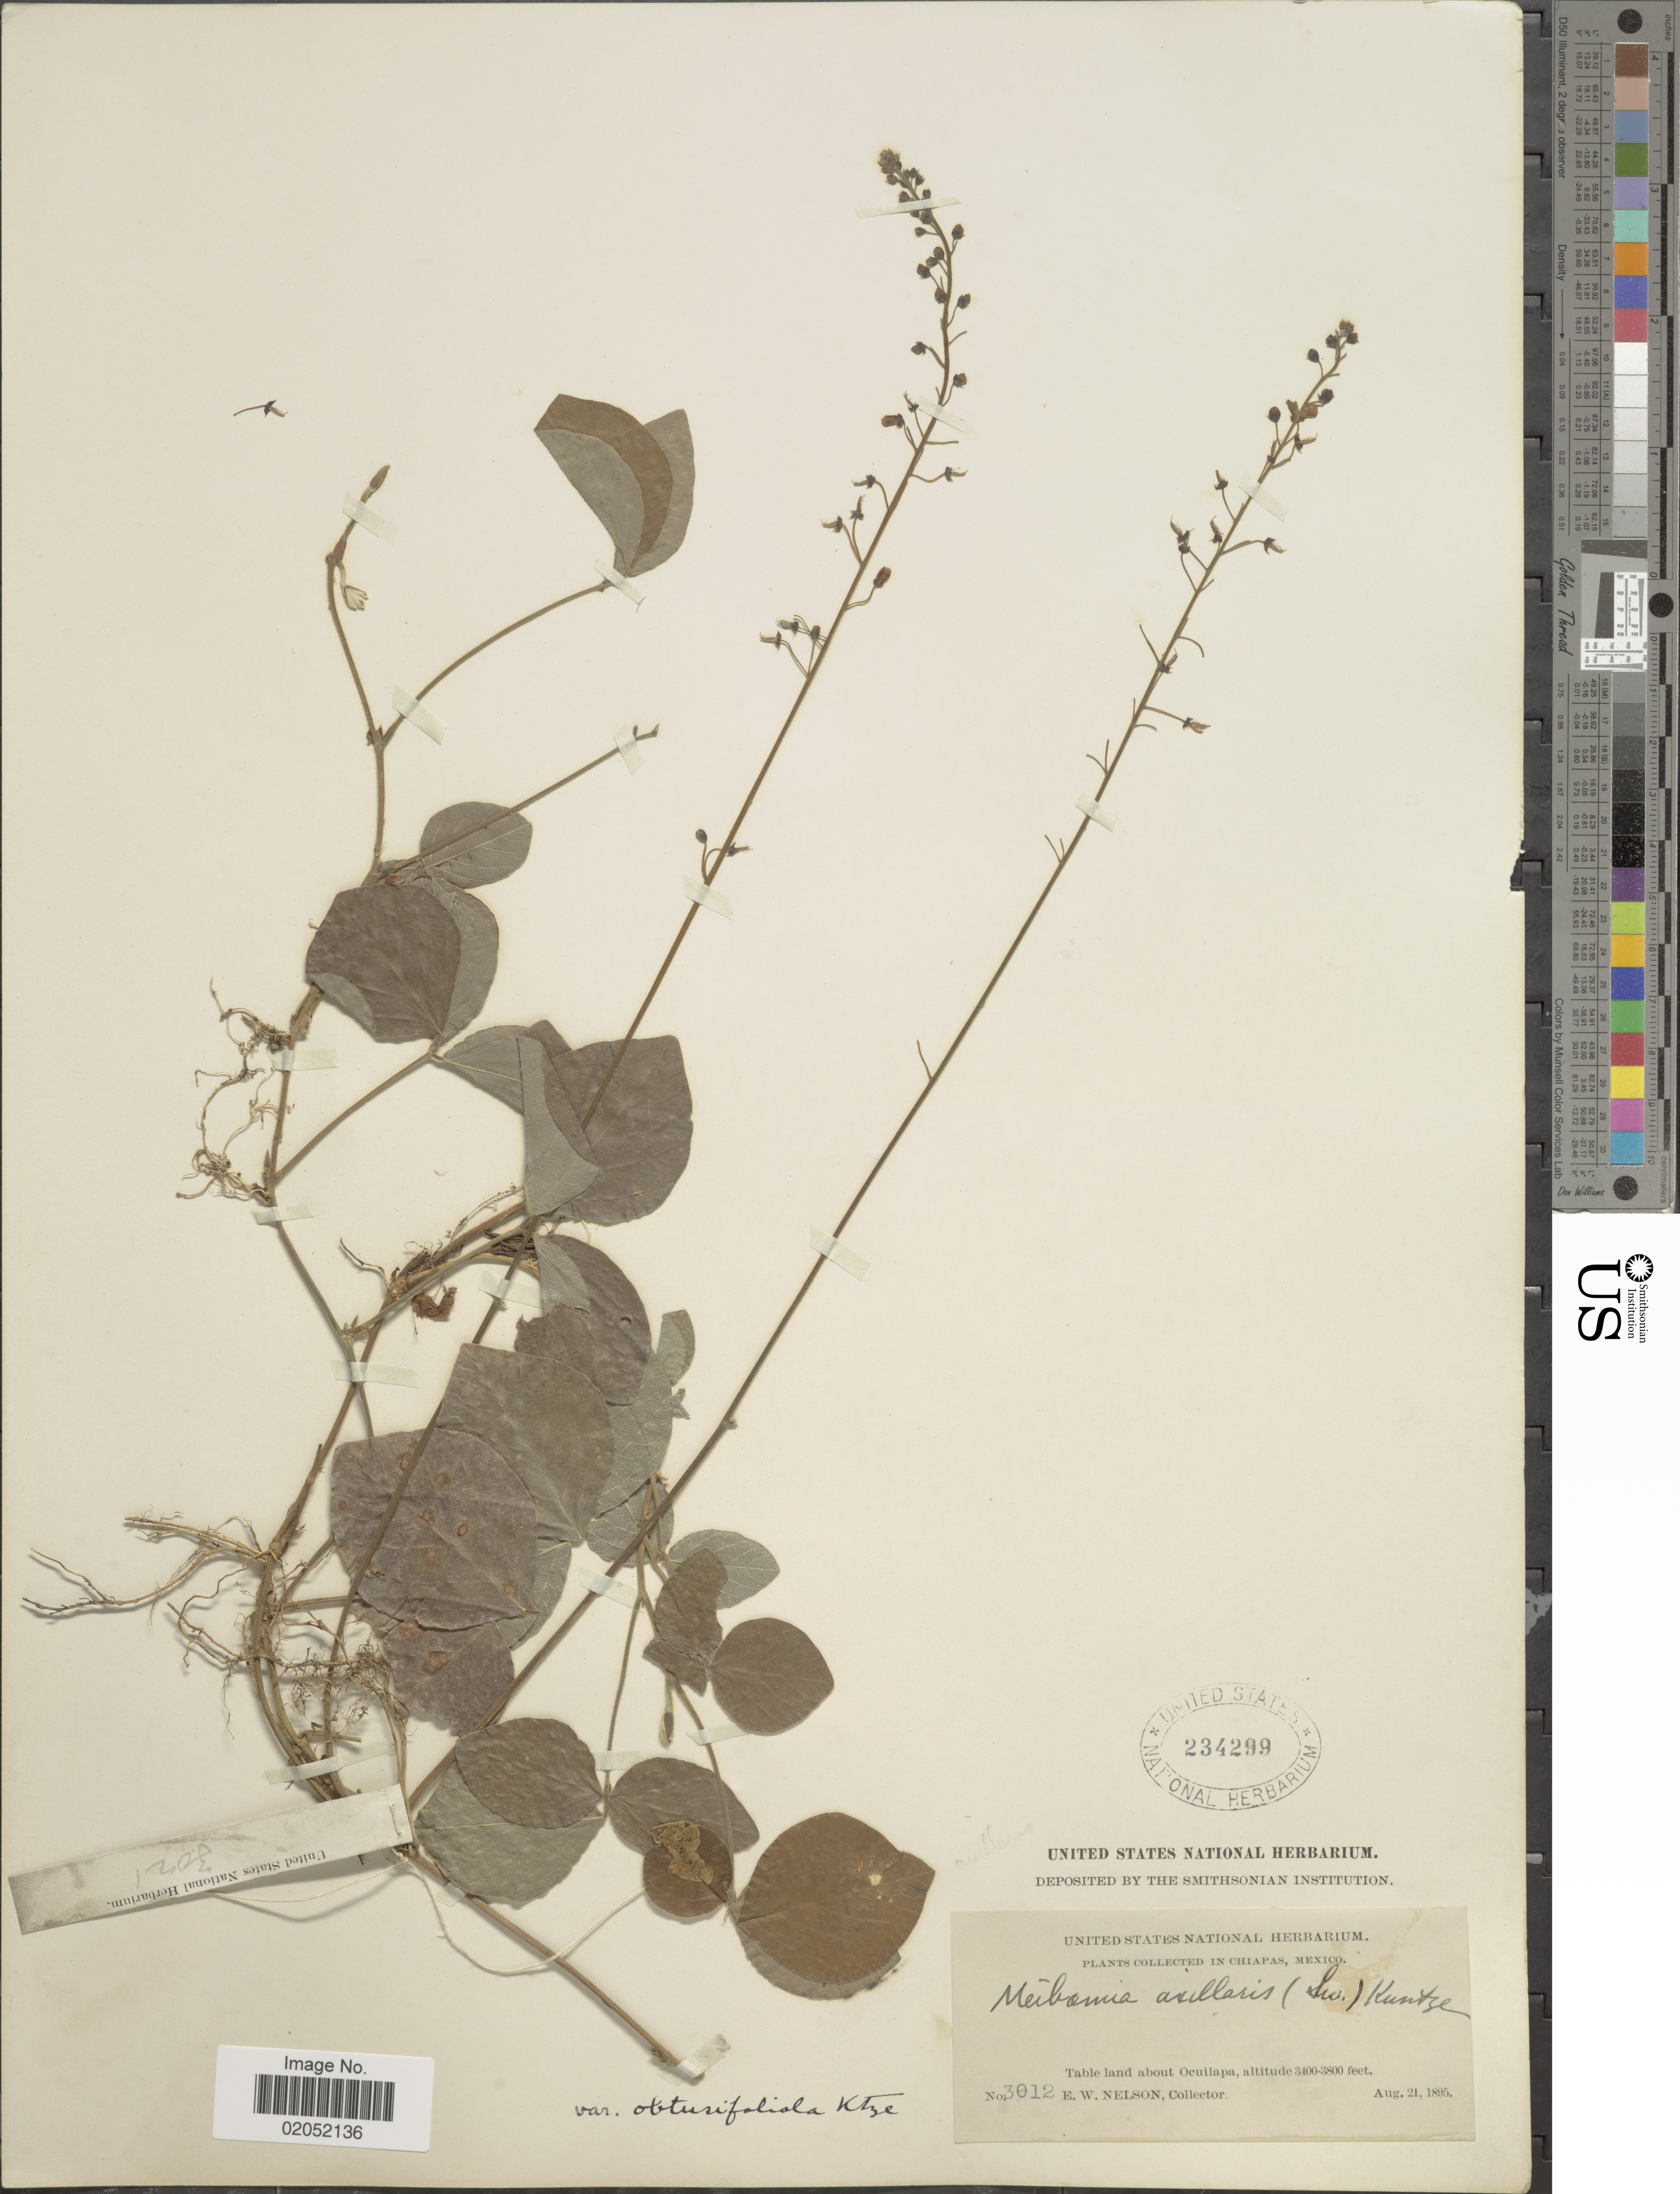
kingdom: Plantae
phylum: Tracheophyta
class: Magnoliopsida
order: Fabales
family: Fabaceae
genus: Desmodium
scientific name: Desmodium axillare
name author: (Sw.) DC.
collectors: E. W. Nelson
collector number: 3012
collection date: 1895-08-21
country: Mexico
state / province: Chiapas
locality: Table land about Ocuilapa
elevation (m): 1036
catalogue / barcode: US 234299